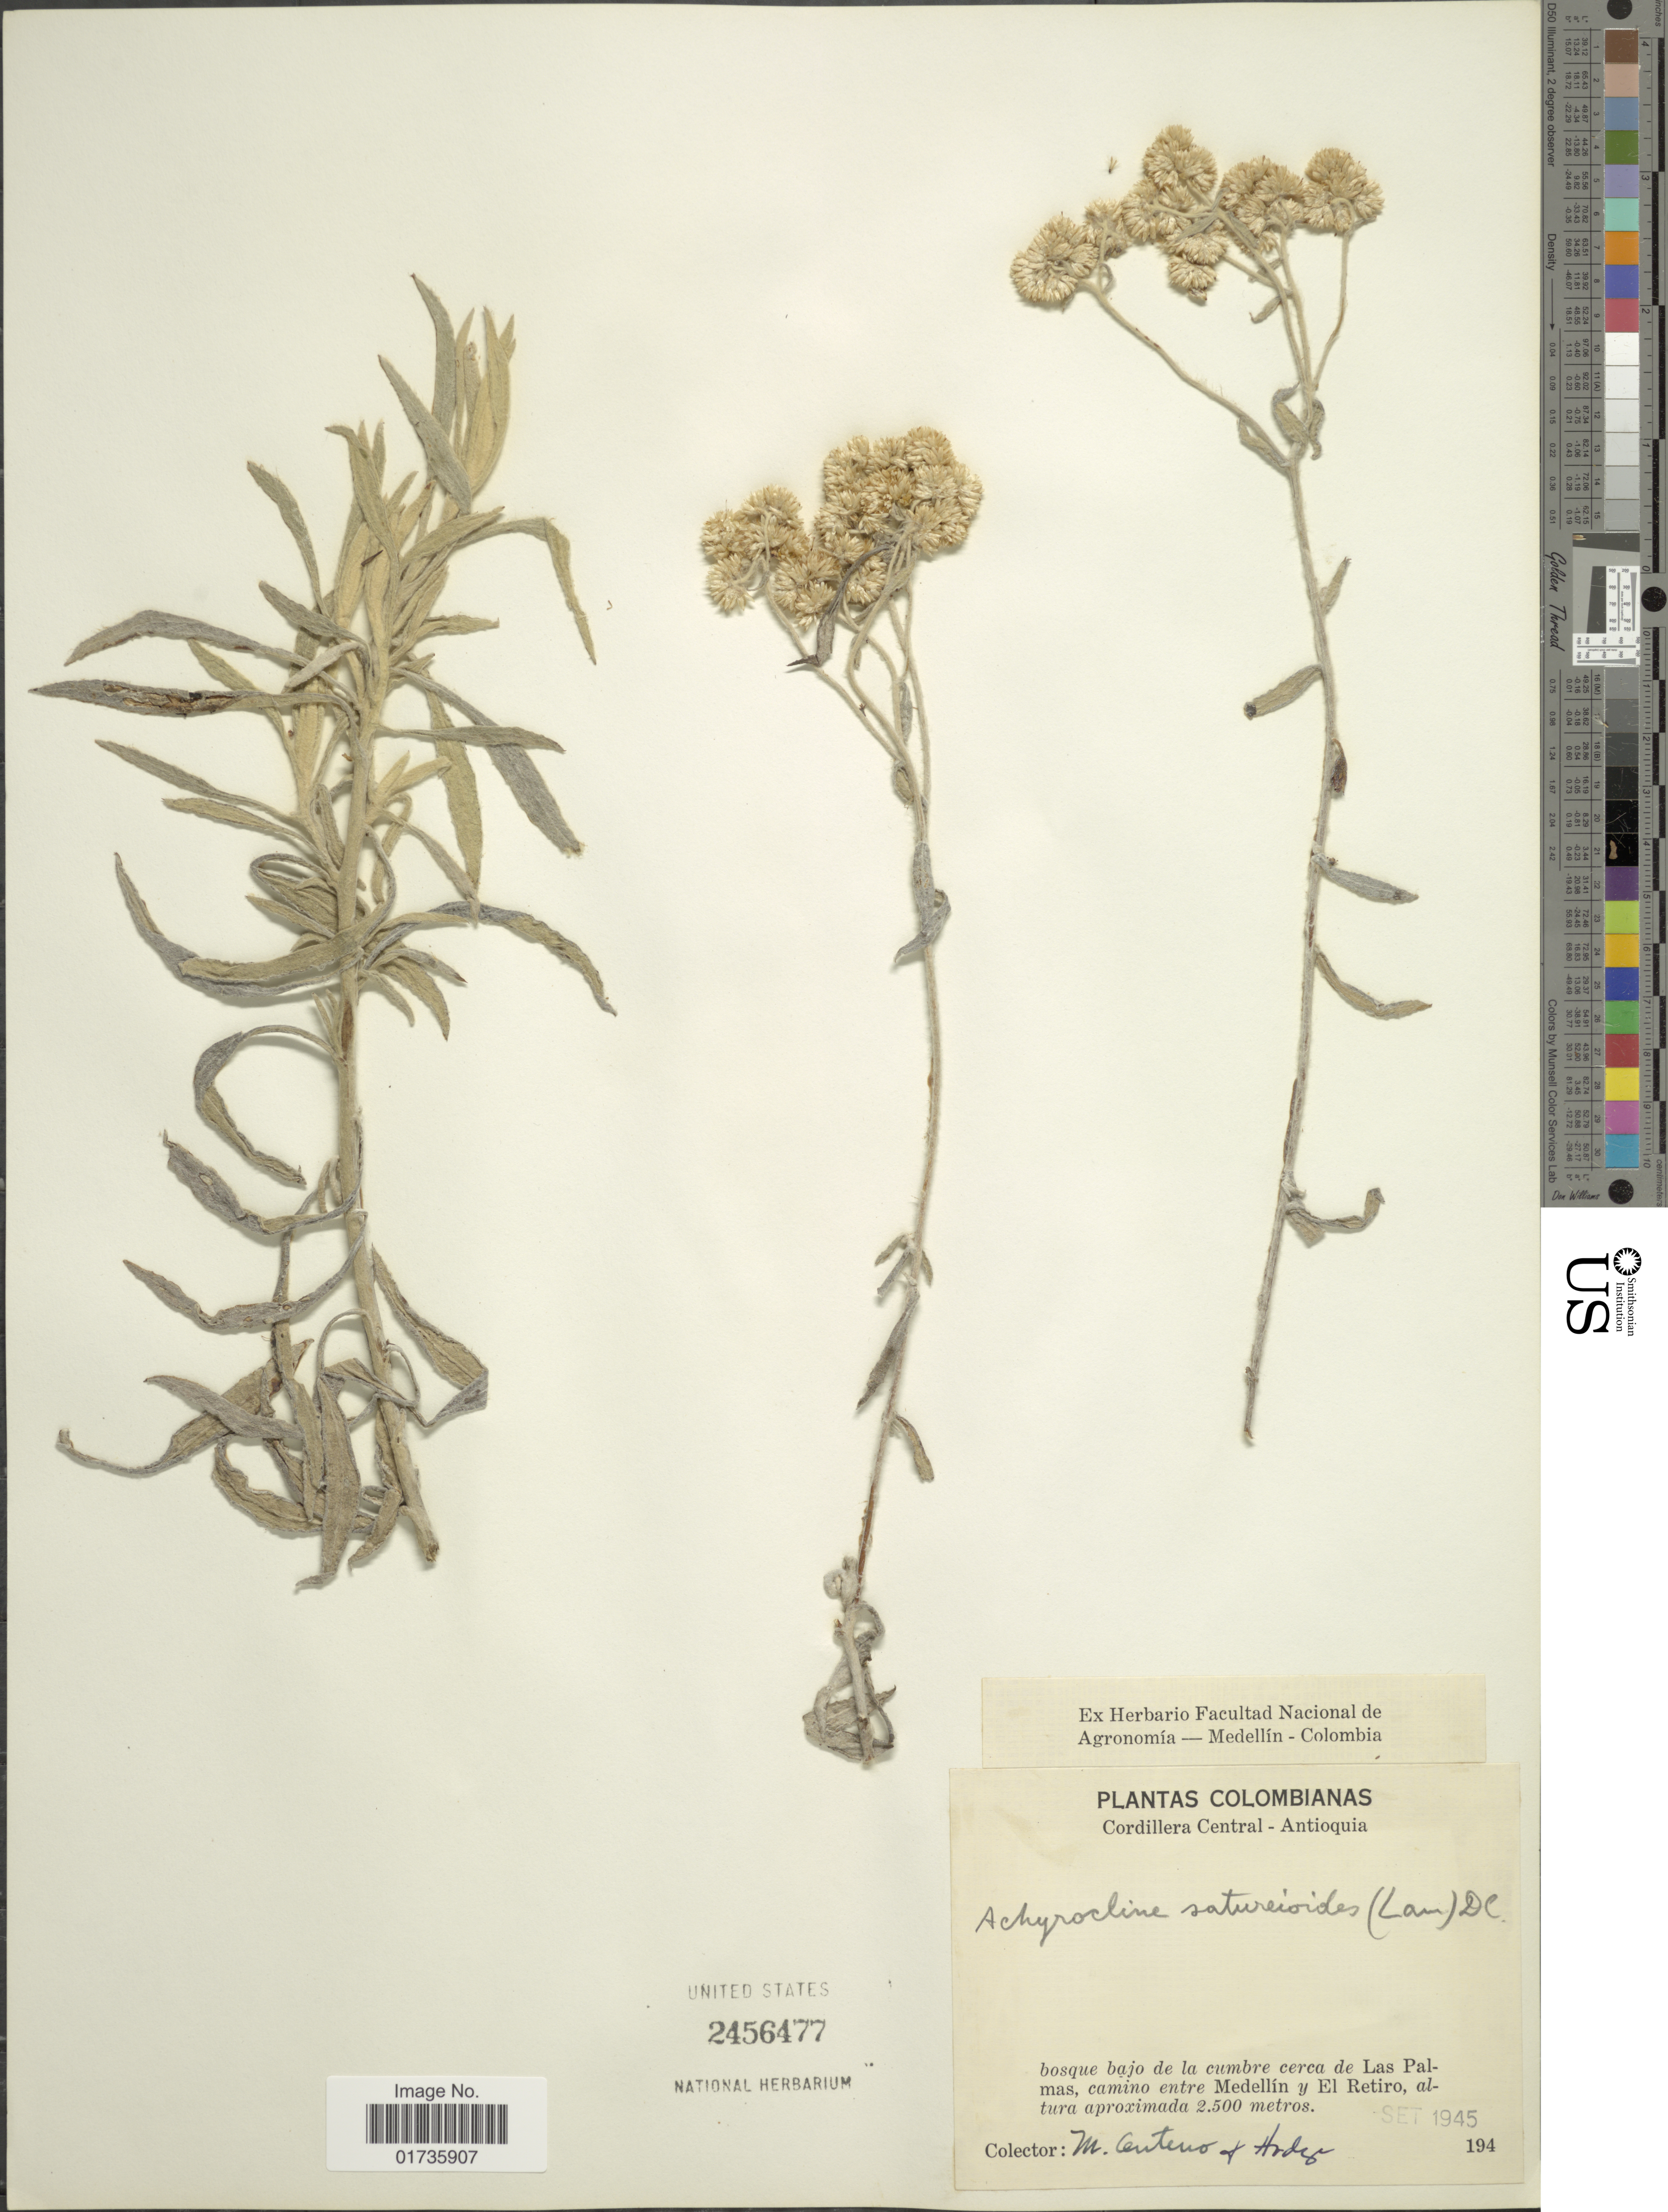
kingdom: Plantae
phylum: Tracheophyta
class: Magnoliopsida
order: Asterales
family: Asteraceae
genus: Achyrocline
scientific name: Achyrocline satureioides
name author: (Lam.) DC.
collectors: M. Centeno & Hodge, --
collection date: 1945-09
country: Colombia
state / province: Antioquia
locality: Cordillera Central, bosque bajo de la cumbre cerca de Las Palmas, camino entre Medellíin y El Retiro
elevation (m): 2500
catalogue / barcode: US 2456477